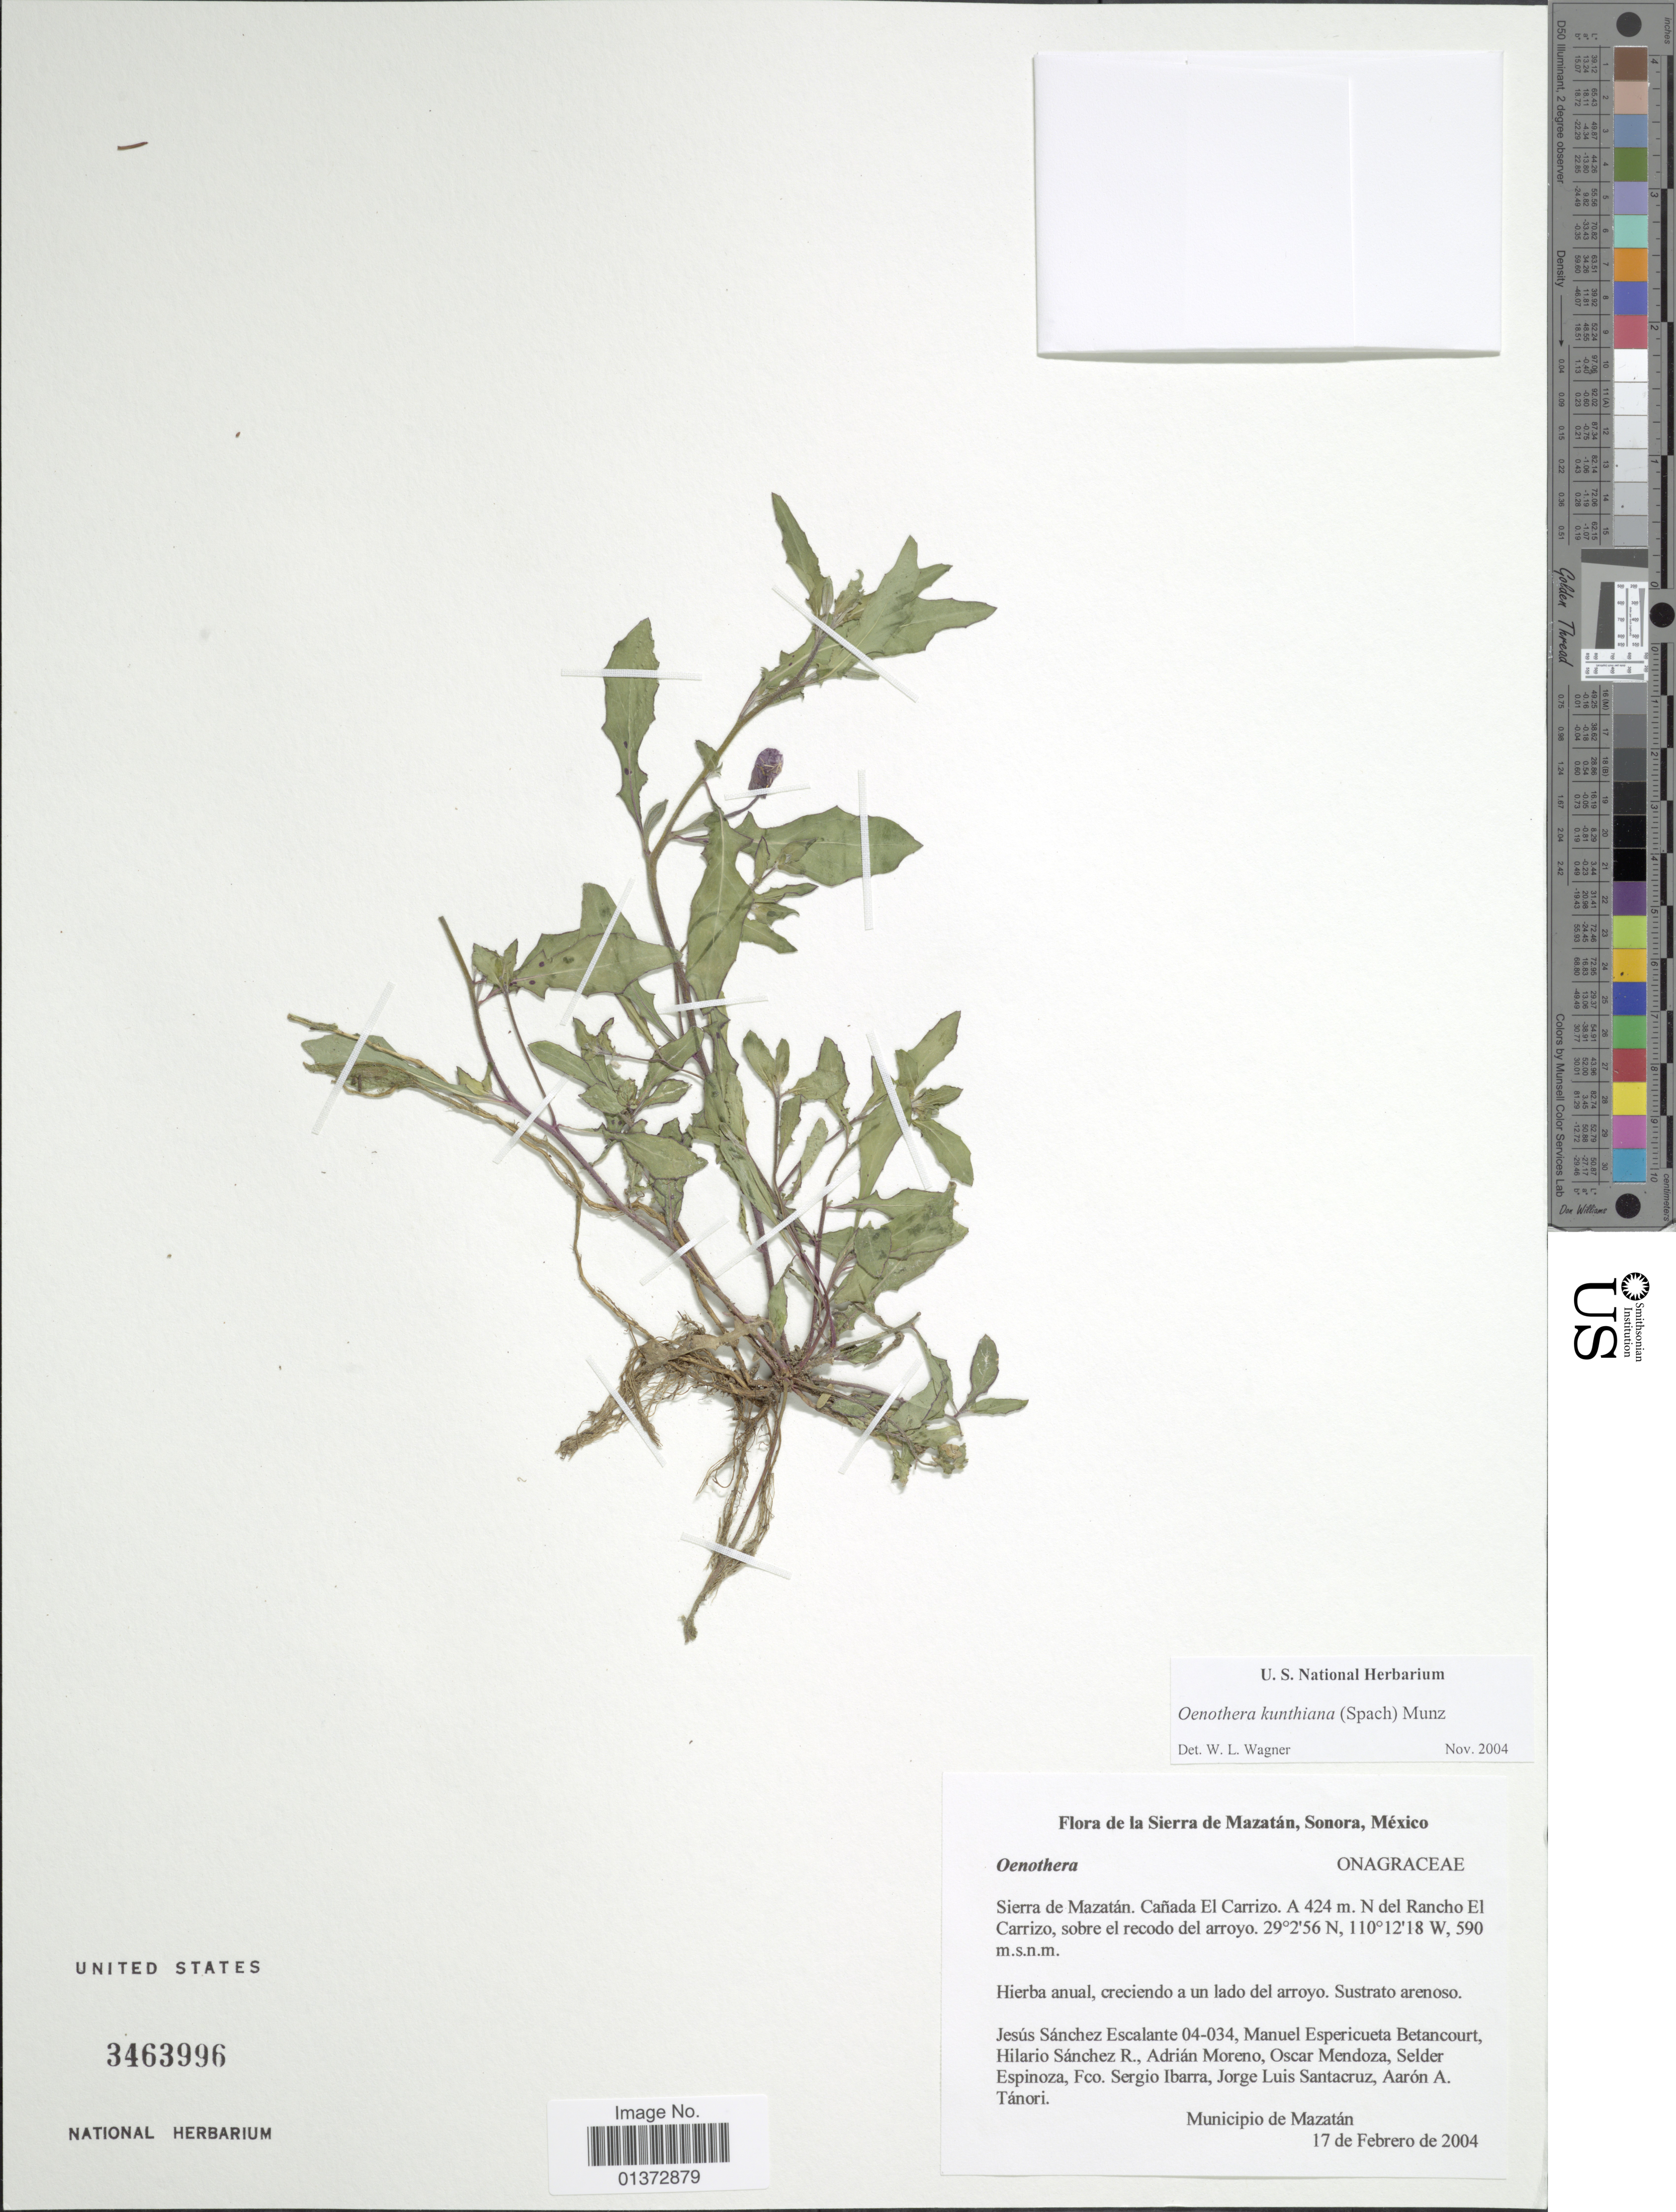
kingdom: Plantae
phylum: Tracheophyta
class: Magnoliopsida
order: Myrtales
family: Onagraceae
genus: Oenothera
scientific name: Oenothera kunthiana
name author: (Spach) Munz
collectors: J. Sánchez Escalante, M. Betancourt, H. Sánchez R., A. Moreno & et al.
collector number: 04-034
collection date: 2004-02-17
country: Mexico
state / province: Sonora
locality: Sierra de Mazatán, Cañada El Carrizo, N del Rancho El Carrizo, sobre el recodo del arroyo, Municipio de Mazatán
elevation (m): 424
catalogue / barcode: US 3463996